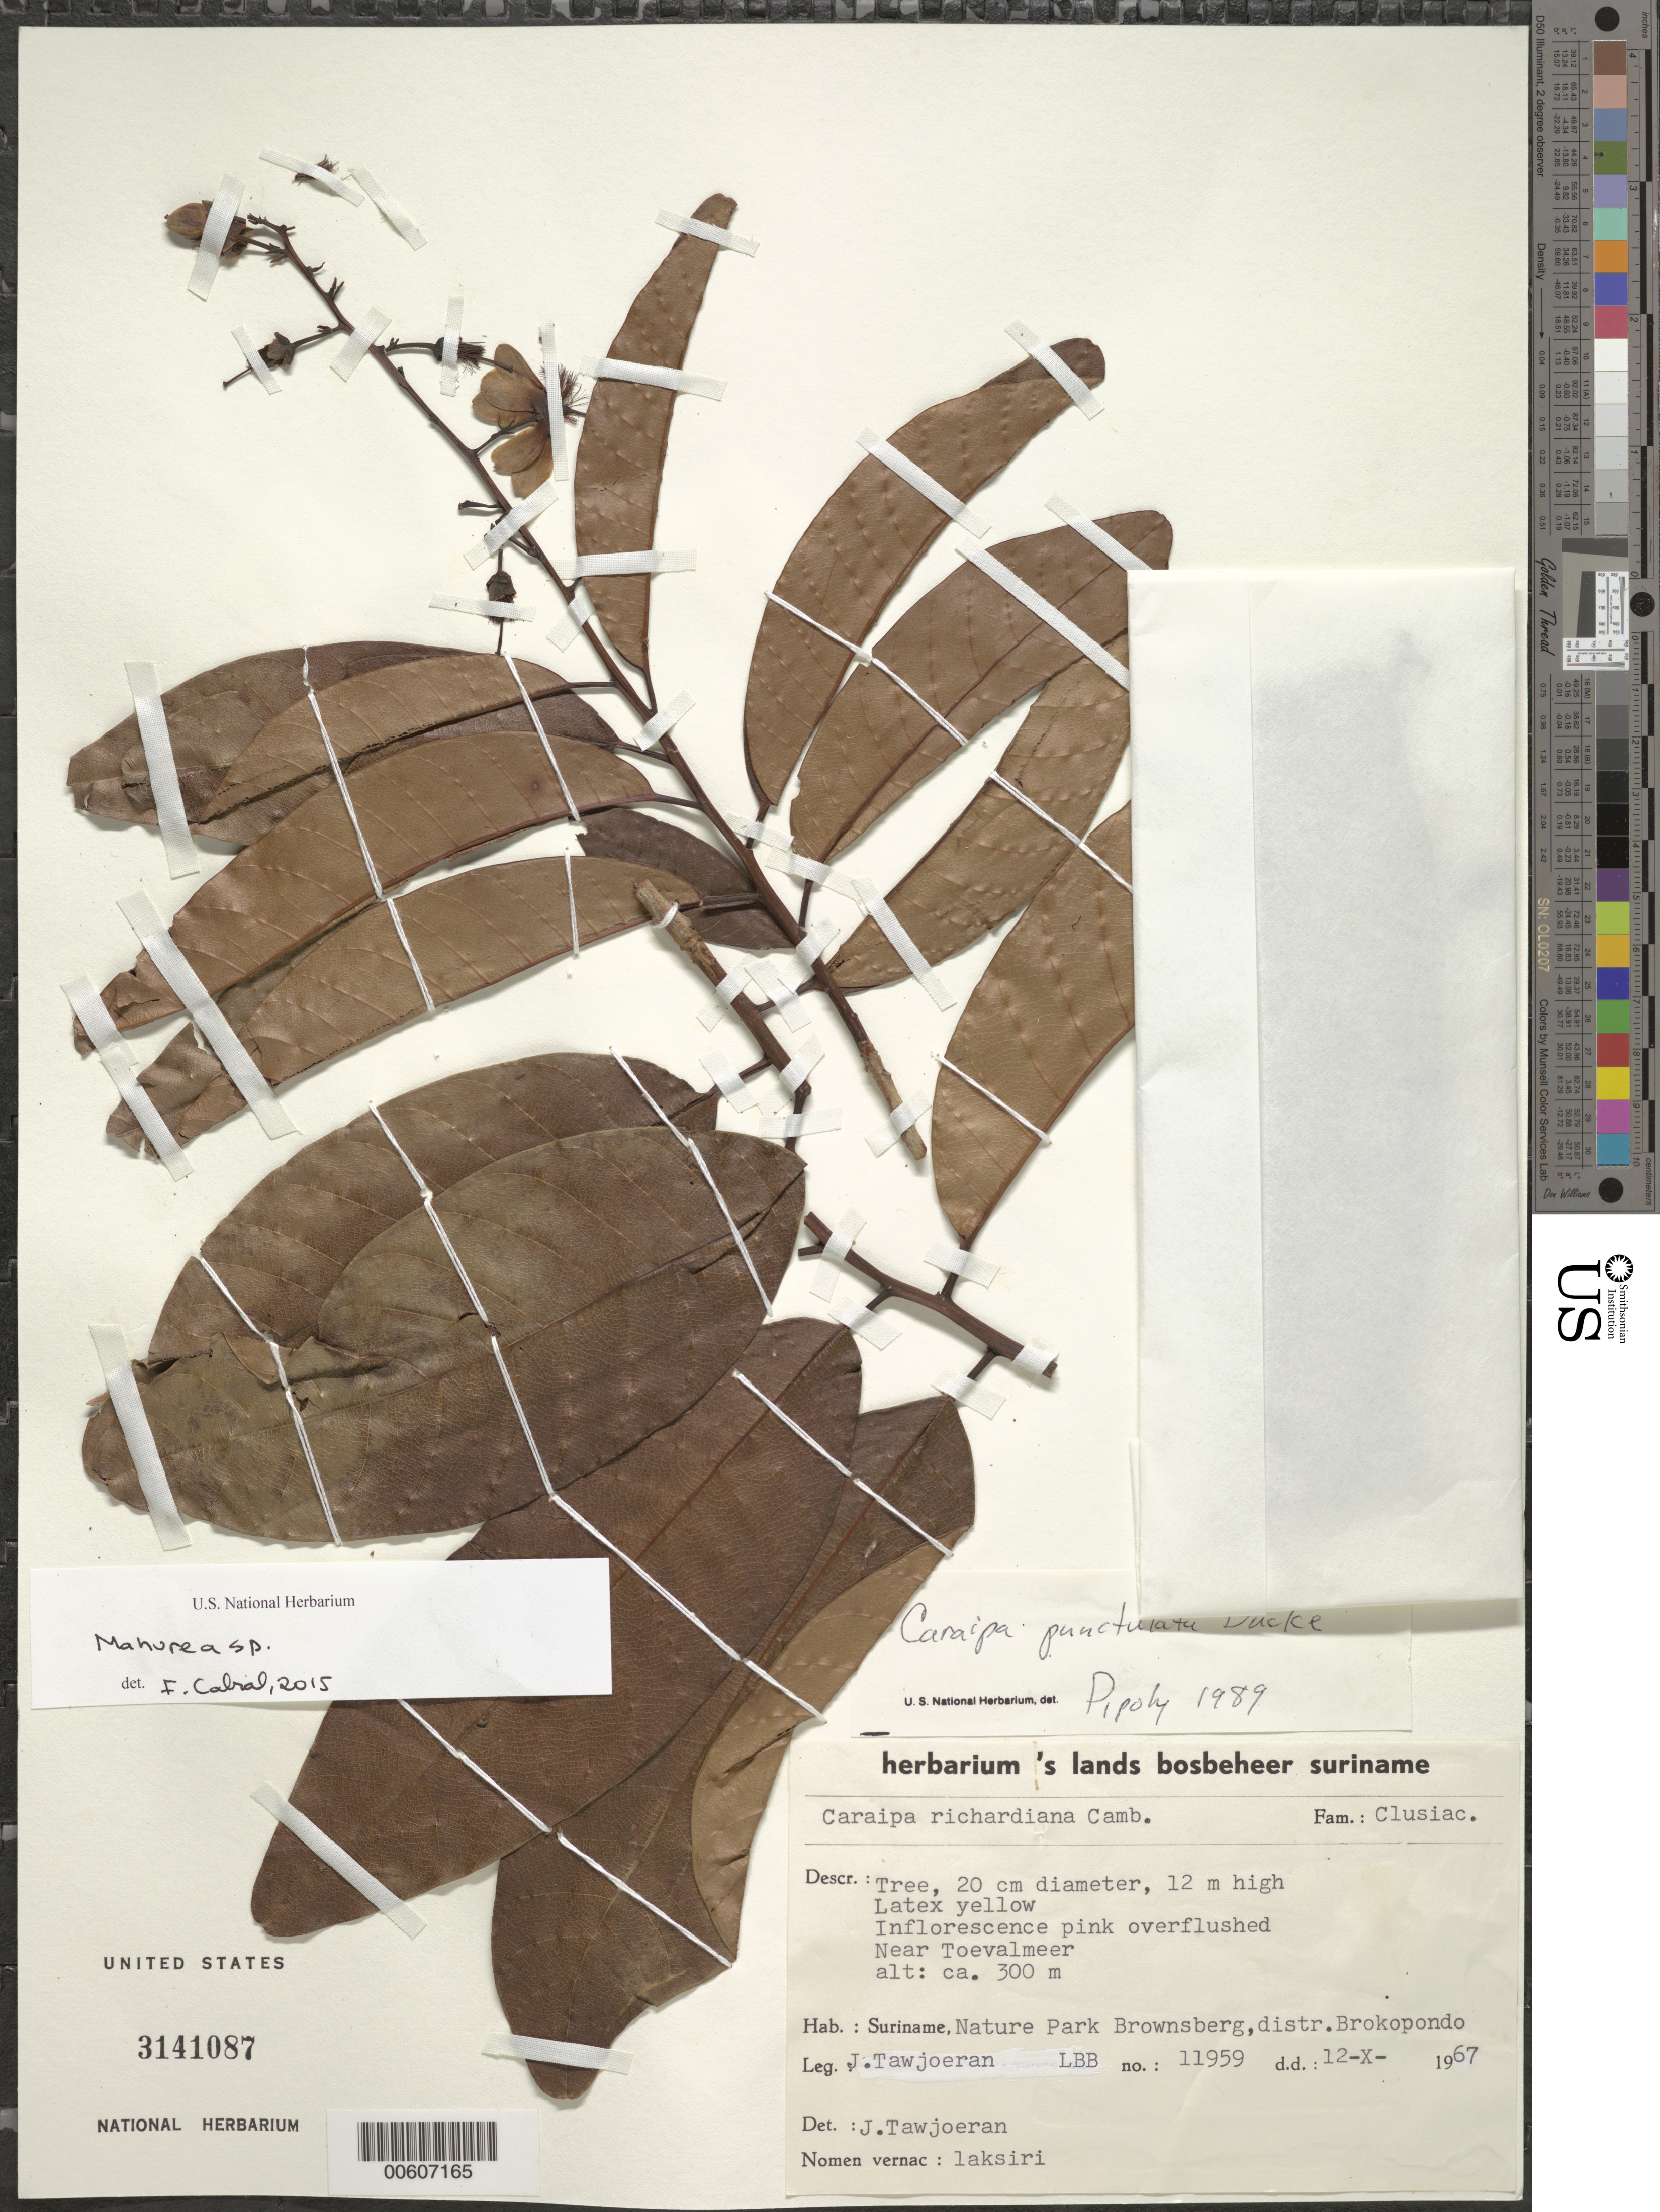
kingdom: Plantae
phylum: Tracheophyta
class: Magnoliopsida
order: Malpighiales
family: Calophyllaceae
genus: Mahurea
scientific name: Mahurea exstipulata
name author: Benth.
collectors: J. Tawjoeran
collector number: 11959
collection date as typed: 12-Oct-67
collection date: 1967-10-12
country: Suriname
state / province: Brokopondo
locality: Brownsberg Nature Reserve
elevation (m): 300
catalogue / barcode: US 3141087